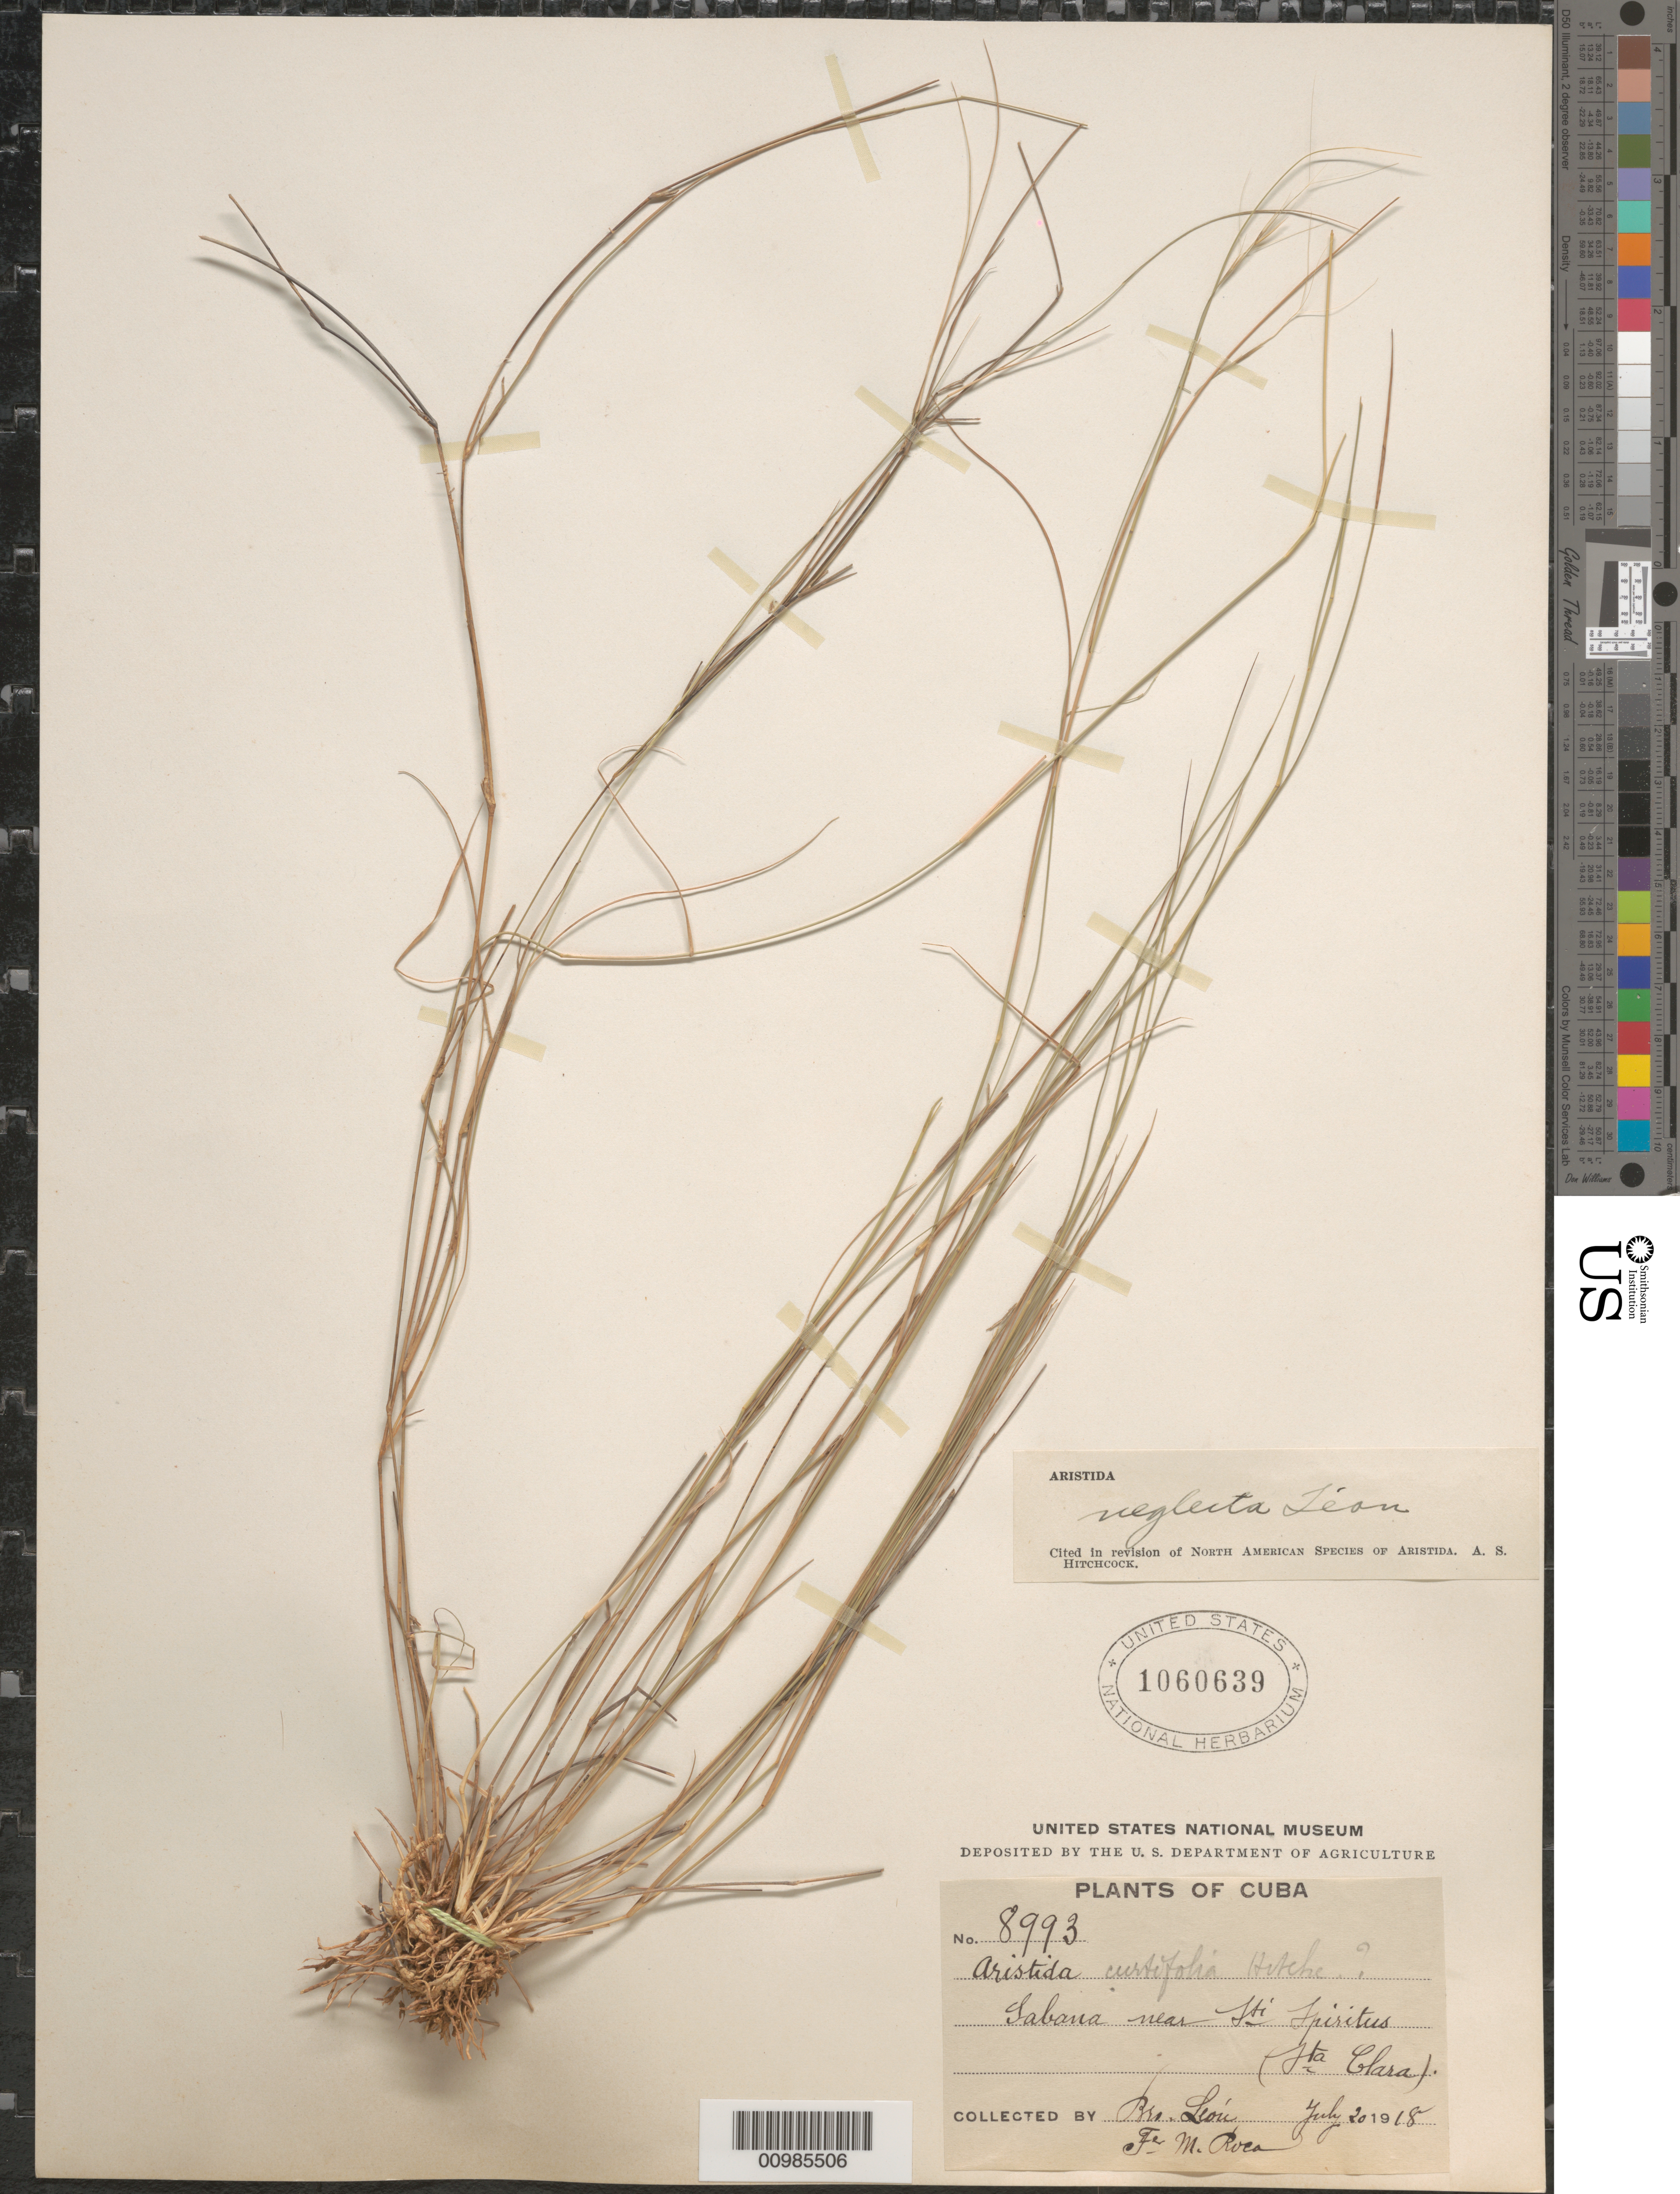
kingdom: Plantae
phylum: Tracheophyta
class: Liliopsida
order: Poales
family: Poaceae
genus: Aristida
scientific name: Aristida neglecta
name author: León ex Hitchc.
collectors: Bro. León & M. Roca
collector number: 8993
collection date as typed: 20 Jul 1918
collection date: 1918-07-20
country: Cuba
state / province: Villa Clara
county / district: Santa Clara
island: Cuba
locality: near Sancti Spiritus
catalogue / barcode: US 1060639